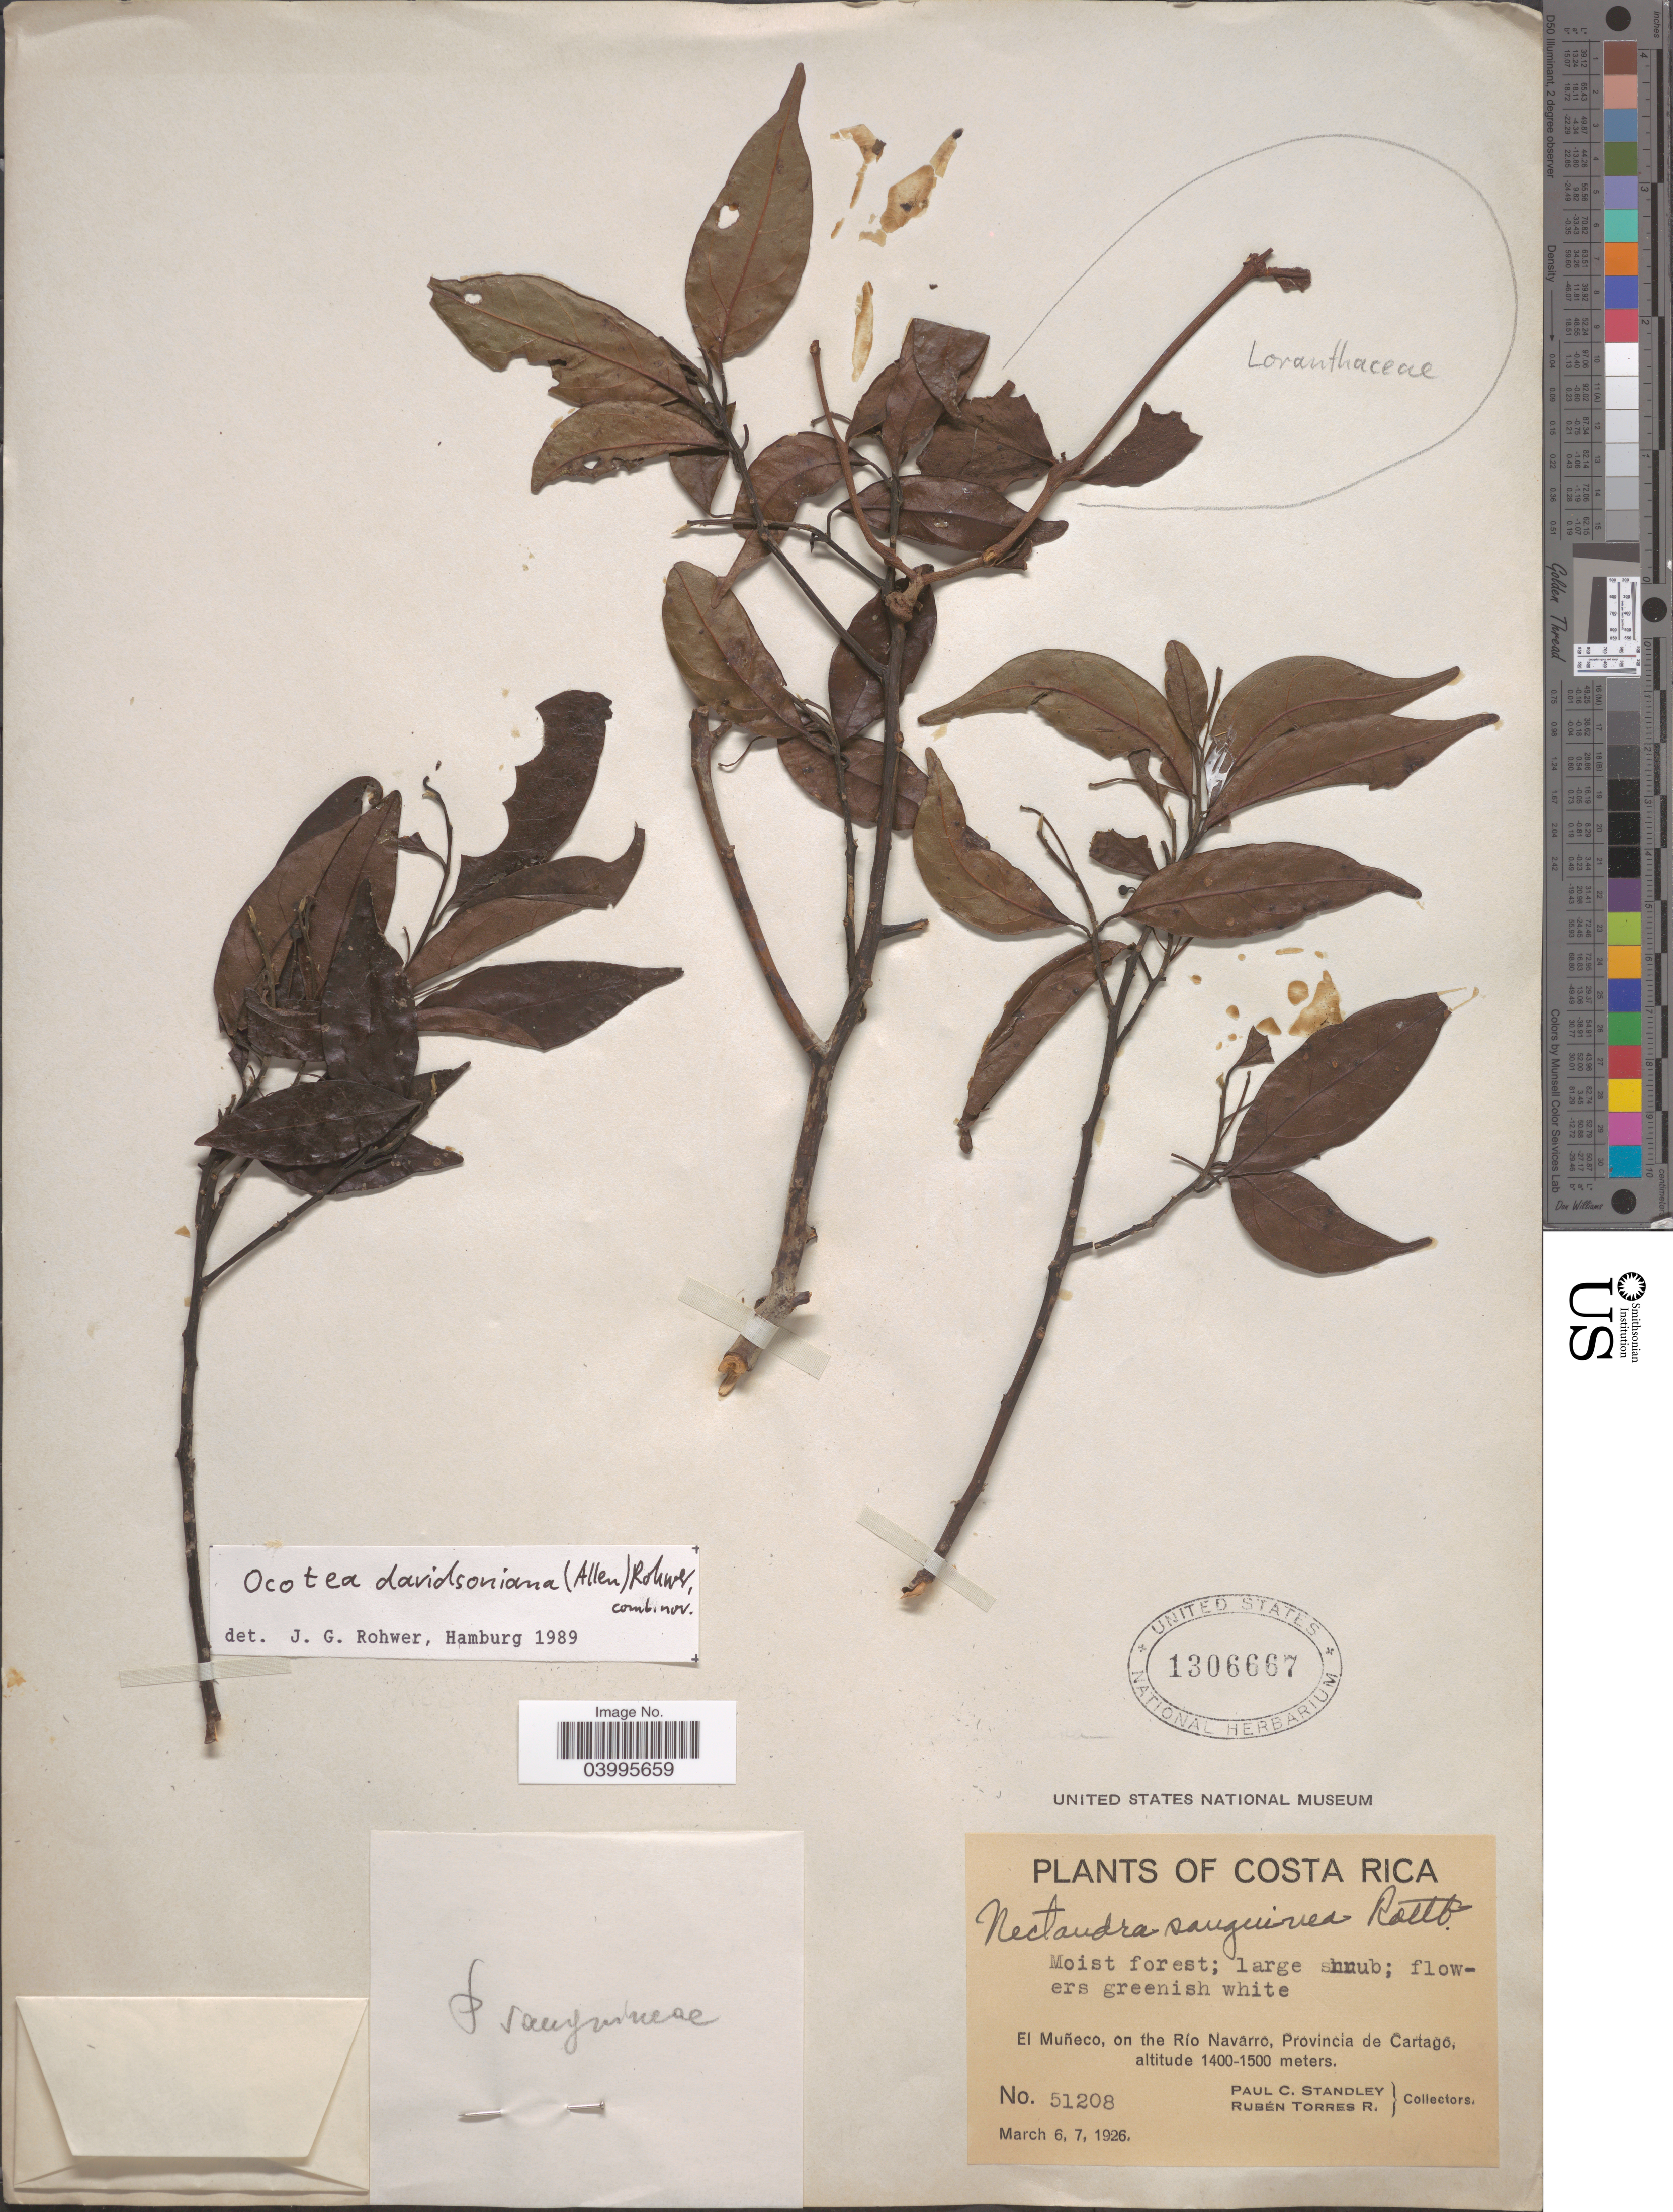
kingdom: Plantae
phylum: Tracheophyta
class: Magnoliopsida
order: Laurales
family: Lauraceae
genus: Ocotea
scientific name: Ocotea davidsoniana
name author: (Allen) Rohwer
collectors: P. C. Standley & R. Torres Rojas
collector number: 51208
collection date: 1926-03-06/1926-03-07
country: Costa Rica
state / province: Cartago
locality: El Muñeco, on the Río Navarro.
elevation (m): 1400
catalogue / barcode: US 1306667